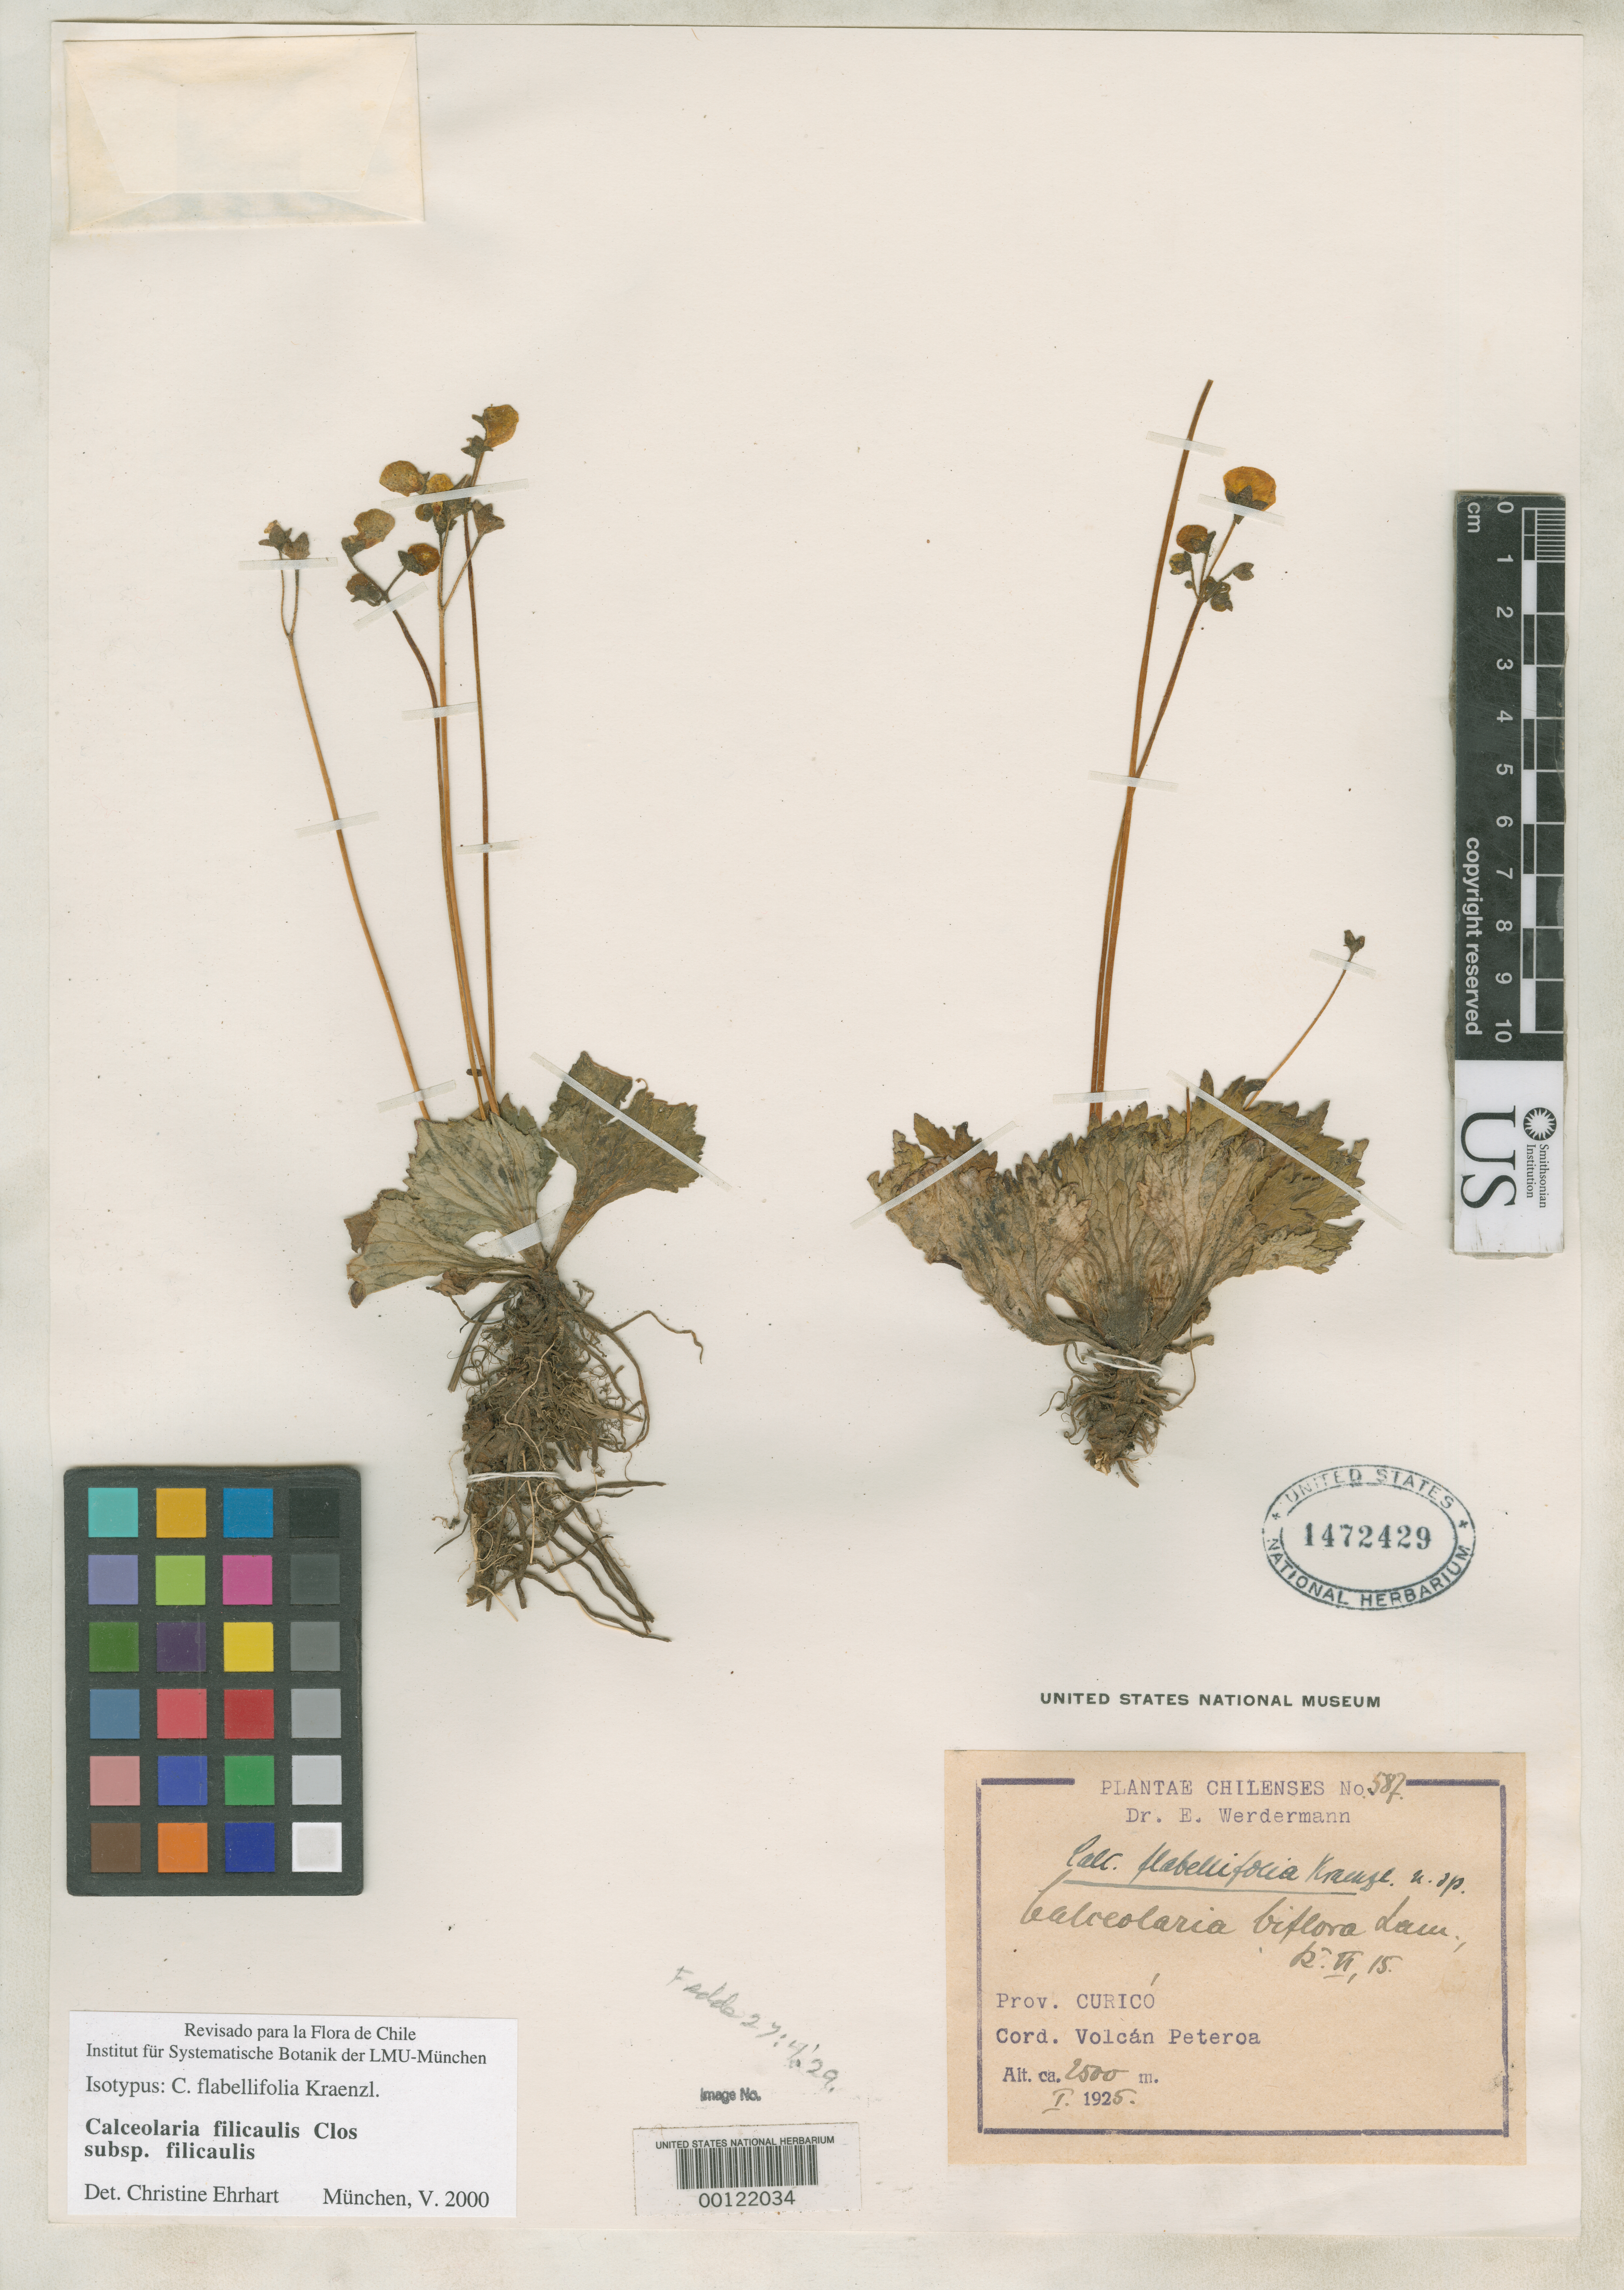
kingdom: Plantae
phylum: Tracheophyta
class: Magnoliopsida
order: Lamiales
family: Calceolariaceae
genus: Calceolaria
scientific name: Calceolaria flabellifolia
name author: Kraenzl.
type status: Isotype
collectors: E. Werdermann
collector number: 587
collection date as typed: Jan 1925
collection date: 1925-01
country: Chile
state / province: Maule (VII)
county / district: Curicó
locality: Cord. Volcán Peteroa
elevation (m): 2000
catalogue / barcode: US 1472429